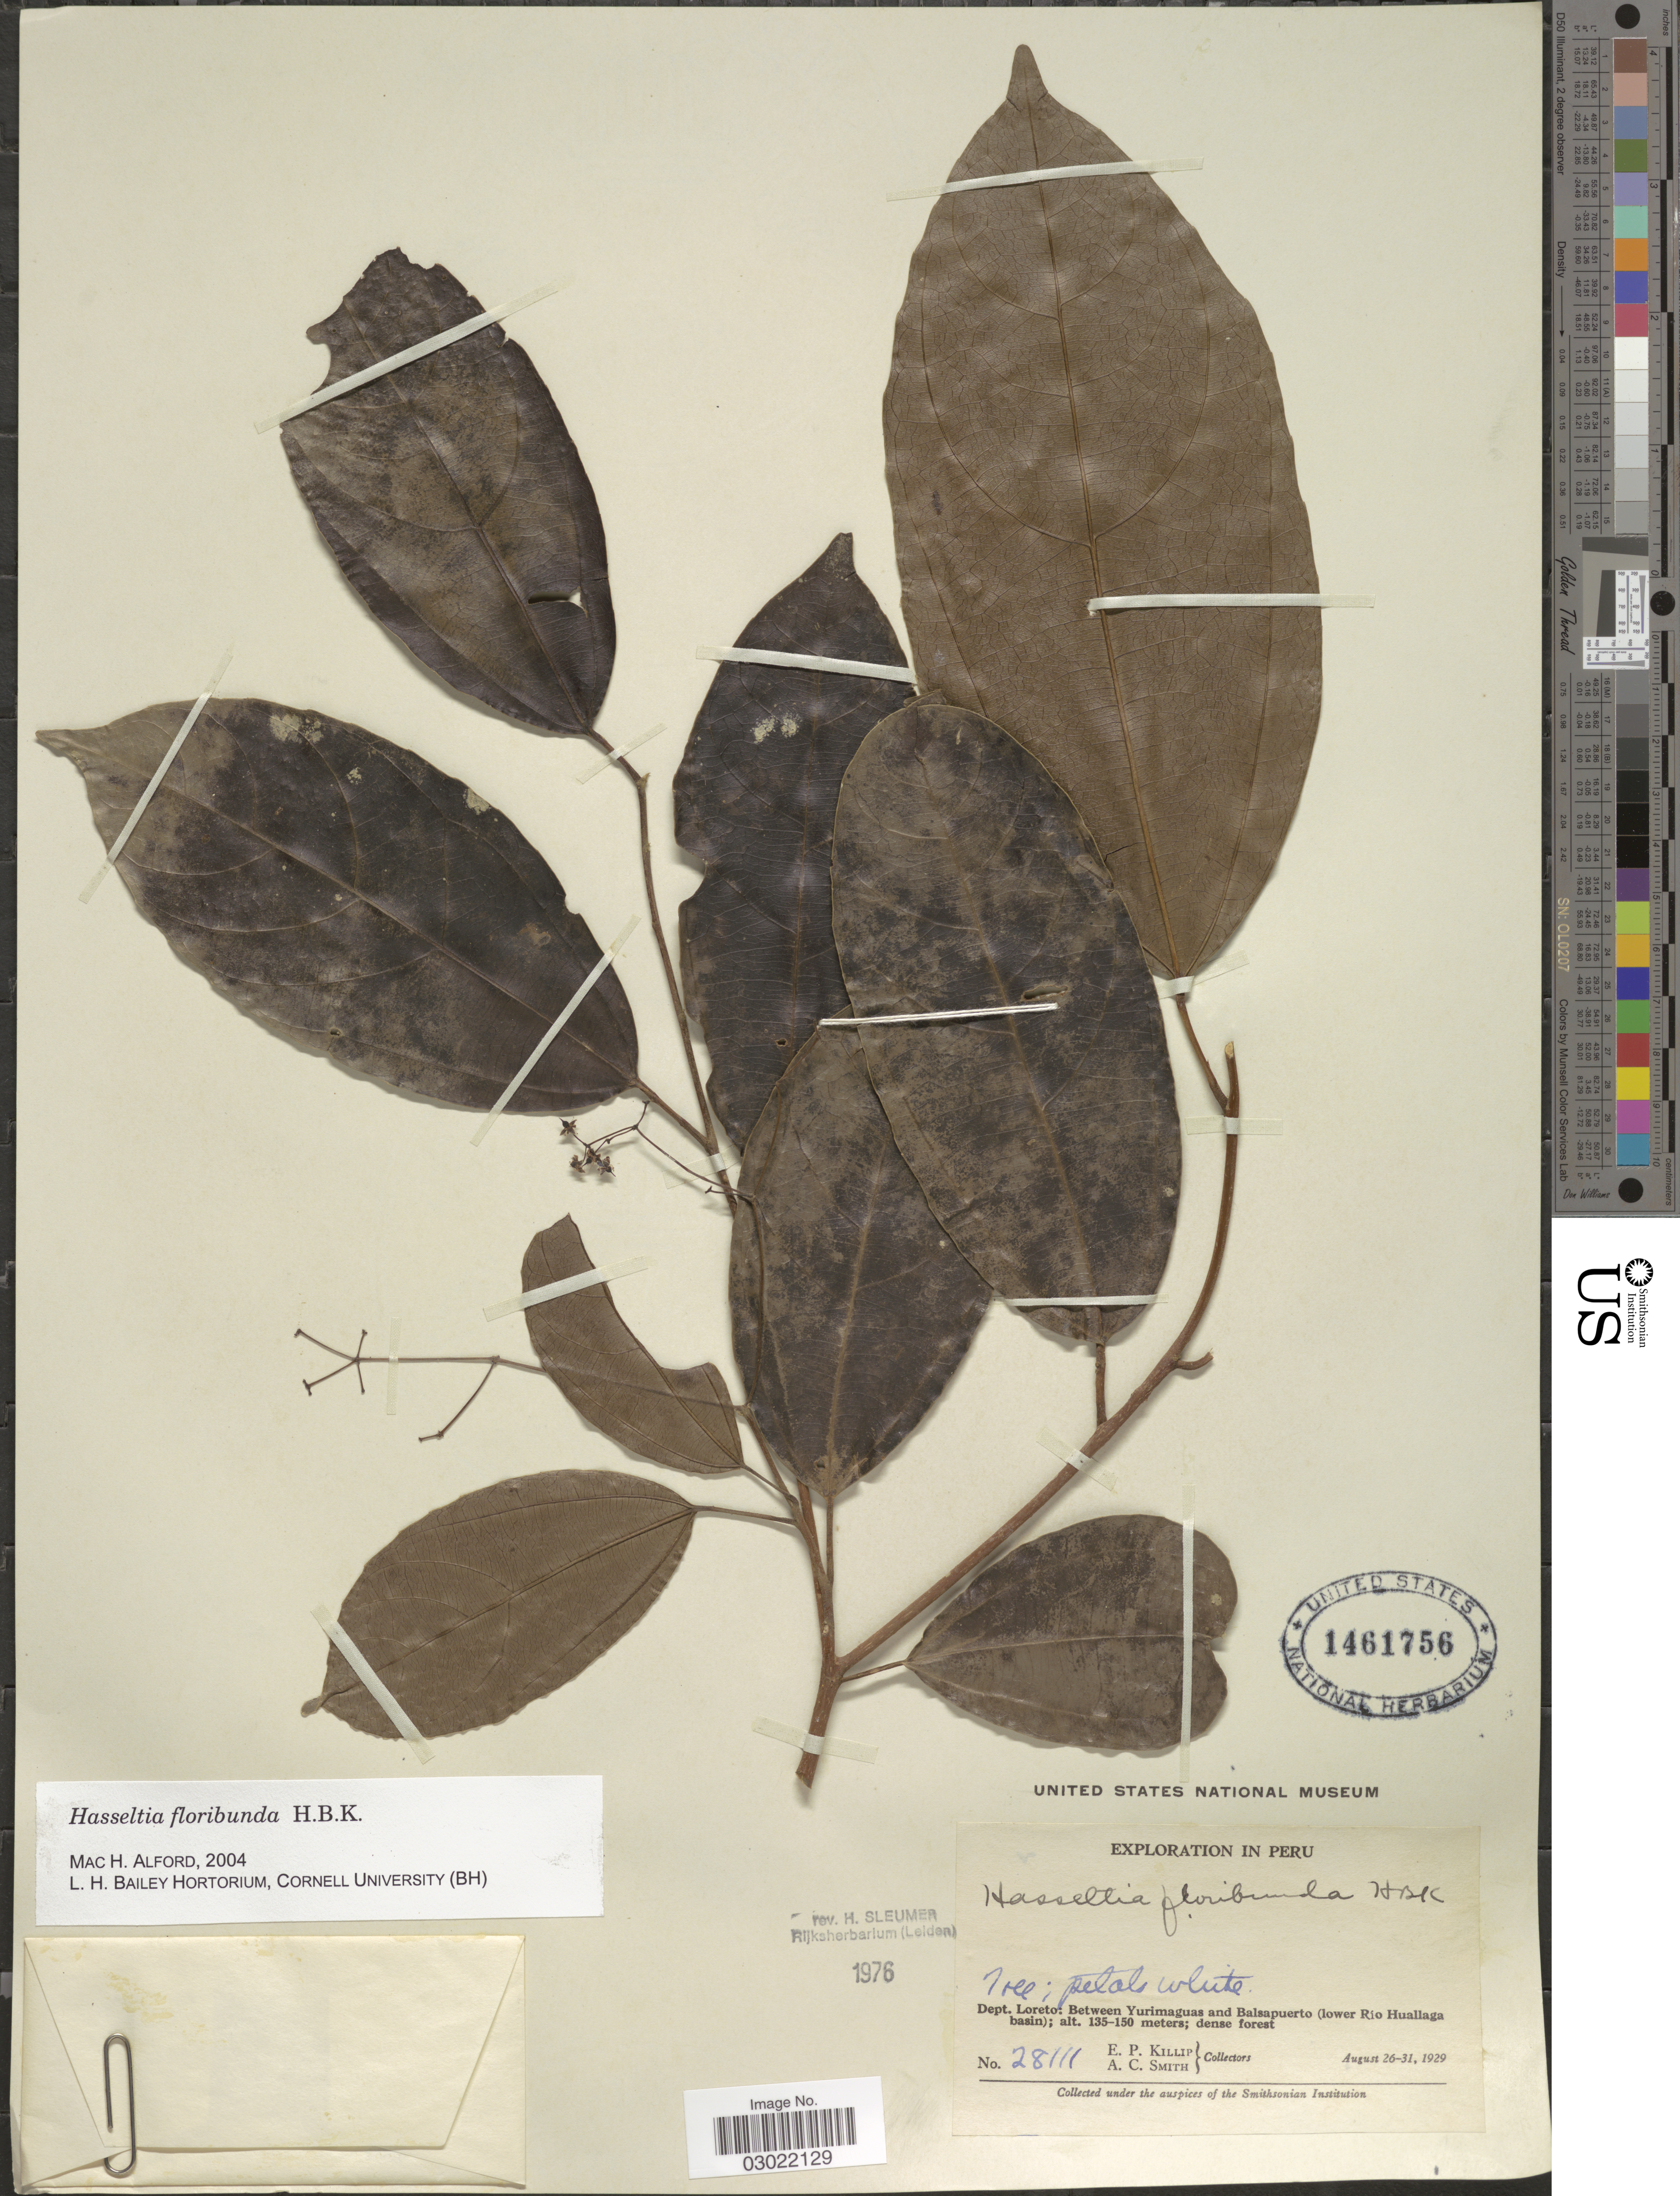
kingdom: Plantae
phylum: Tracheophyta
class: Magnoliopsida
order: Malpighiales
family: Salicaceae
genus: Hasseltia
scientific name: Hasseltia floribunda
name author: Kunth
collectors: E. P. Killip & A. C. Smith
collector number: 28111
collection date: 1929-08-26/1929-08-31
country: Peru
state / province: Loreto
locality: Dept. Loreto: Between Yurimaguas and Balsapuerto (lower Río Huallaga basin).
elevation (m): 135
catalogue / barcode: US 1461756